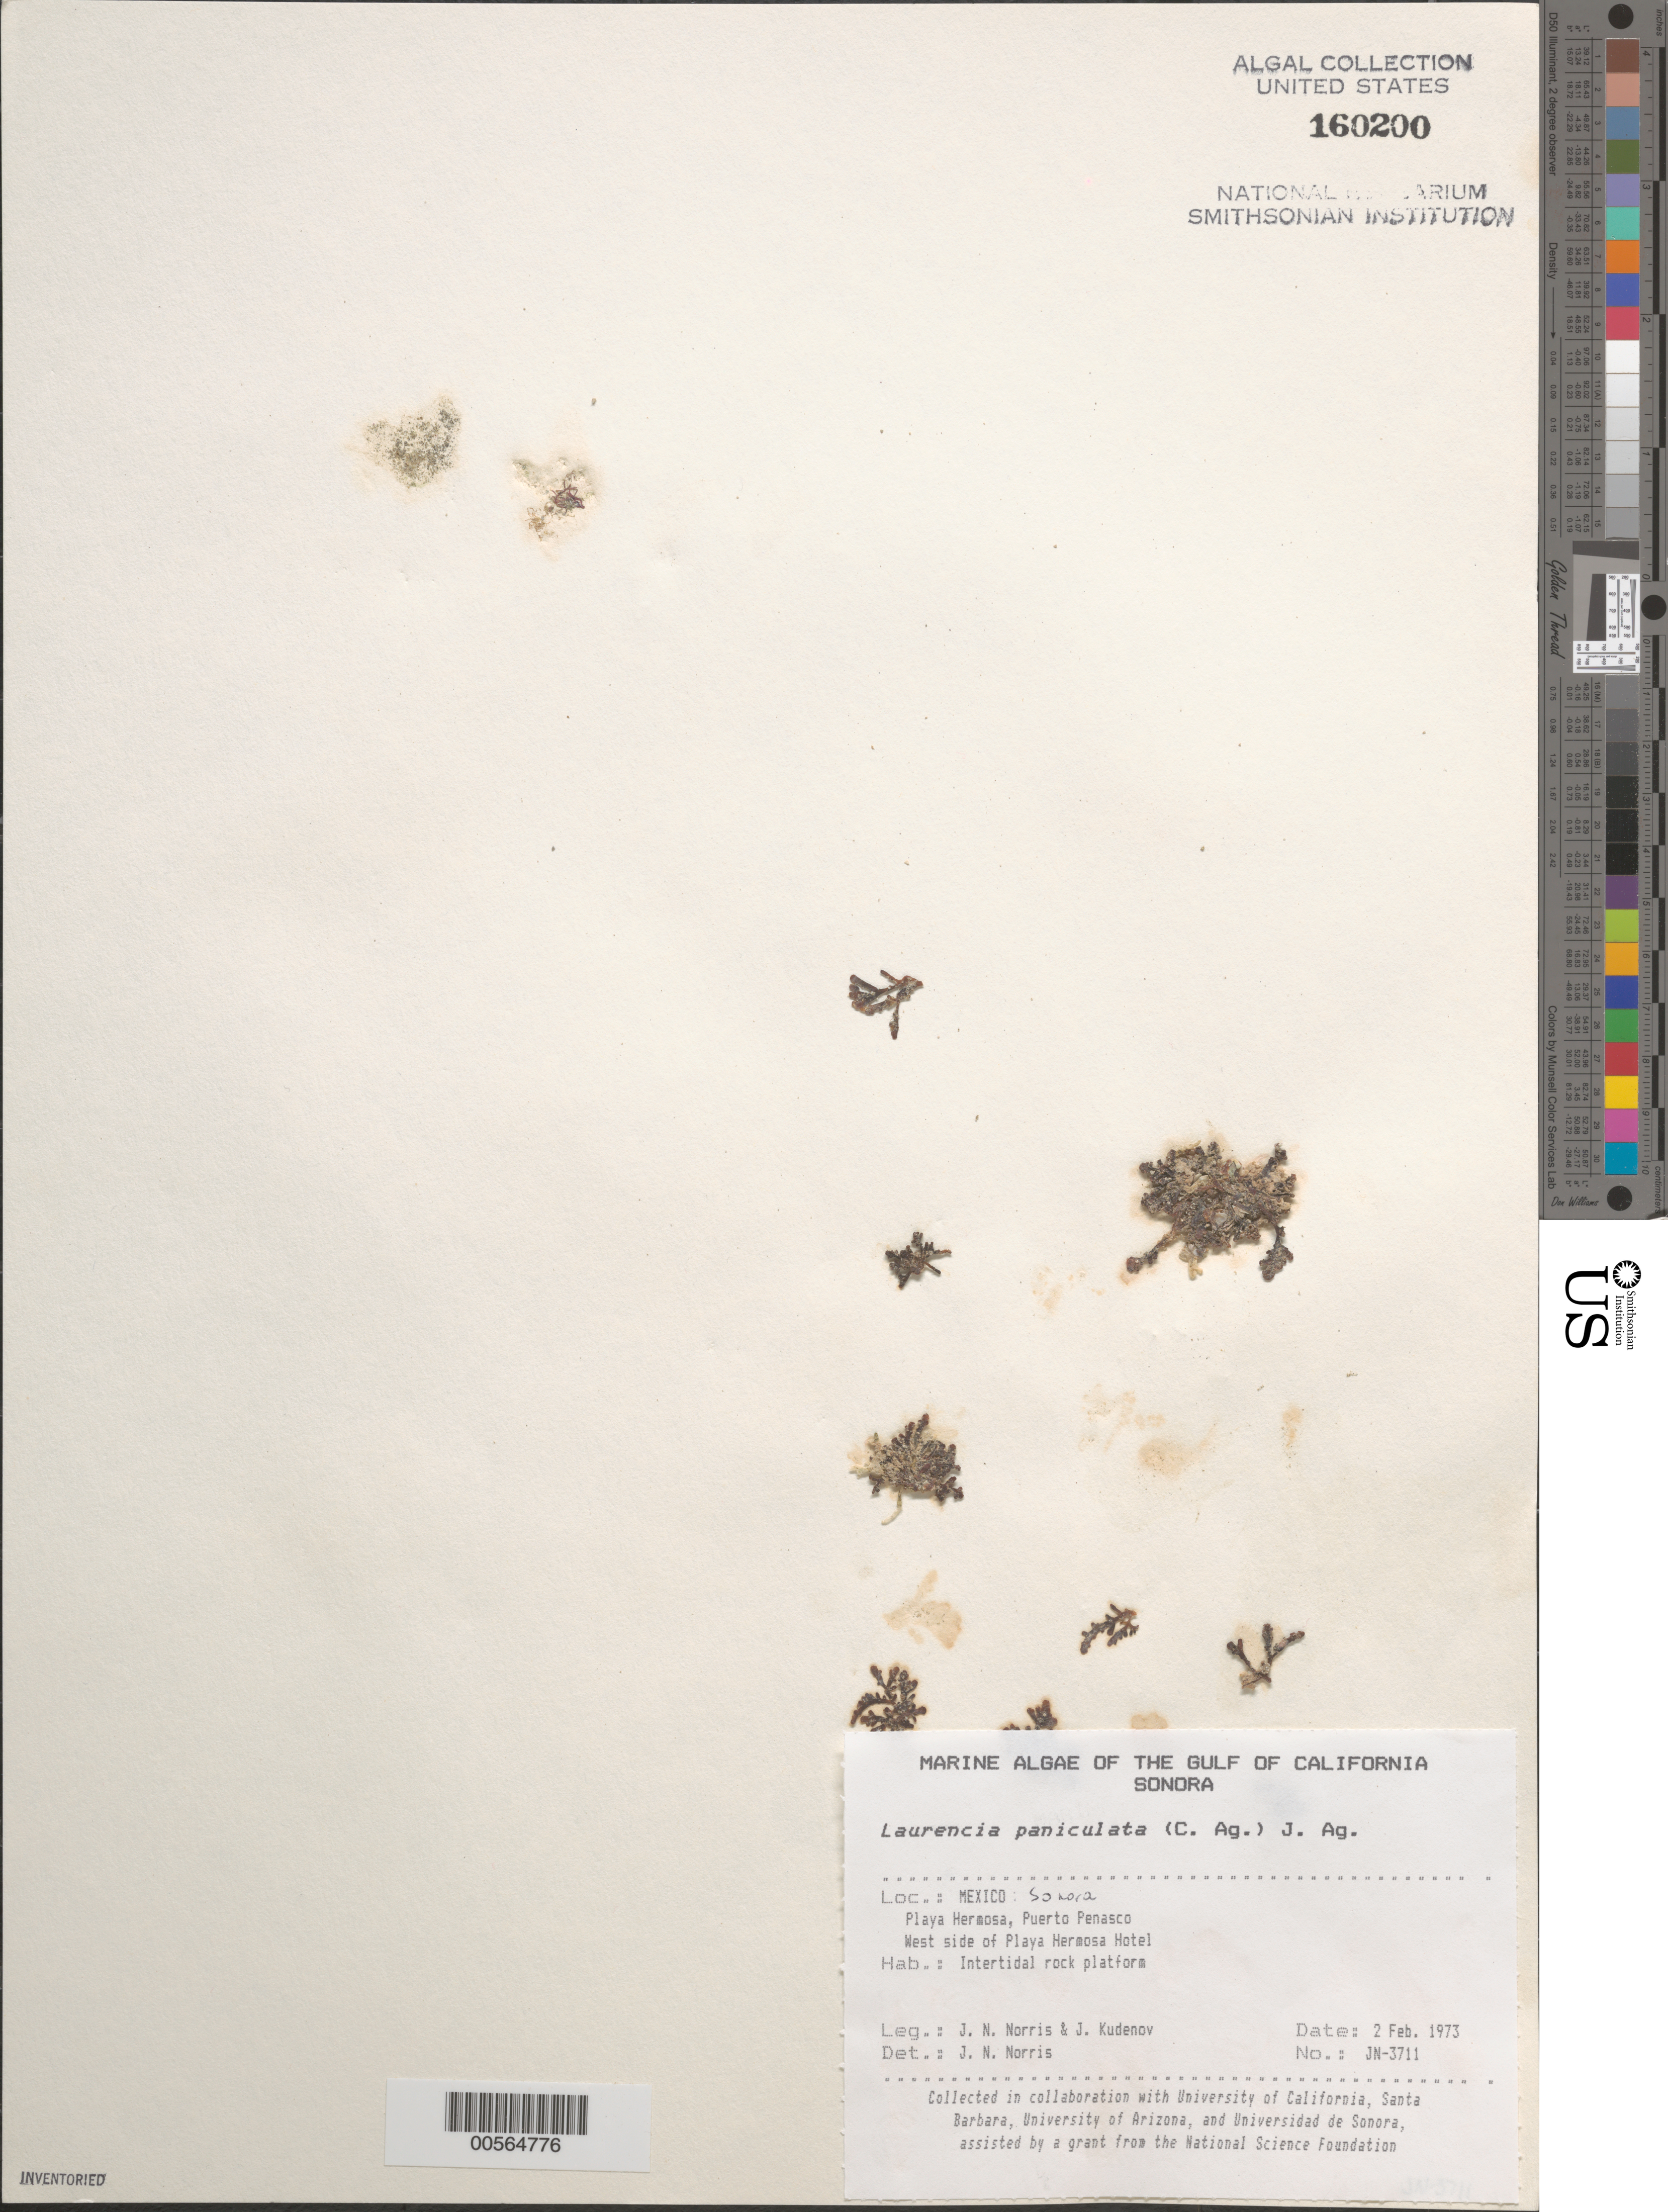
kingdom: Plantae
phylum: Rhodophyta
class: Florideophyceae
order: Ceramiales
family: Rhodomelaceae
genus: Palisada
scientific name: Palisada thuyoides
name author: (Kützing) Cassano et al.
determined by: Algae name updating Project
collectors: J. N. Norris & J. Kudenov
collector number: JN-3711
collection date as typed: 02 Feb 1973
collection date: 1973-02-02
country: Mexico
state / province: Sonora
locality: Playa Hermosa, Puerto Penasco, Playa Hermosa Hotel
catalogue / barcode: US 160200